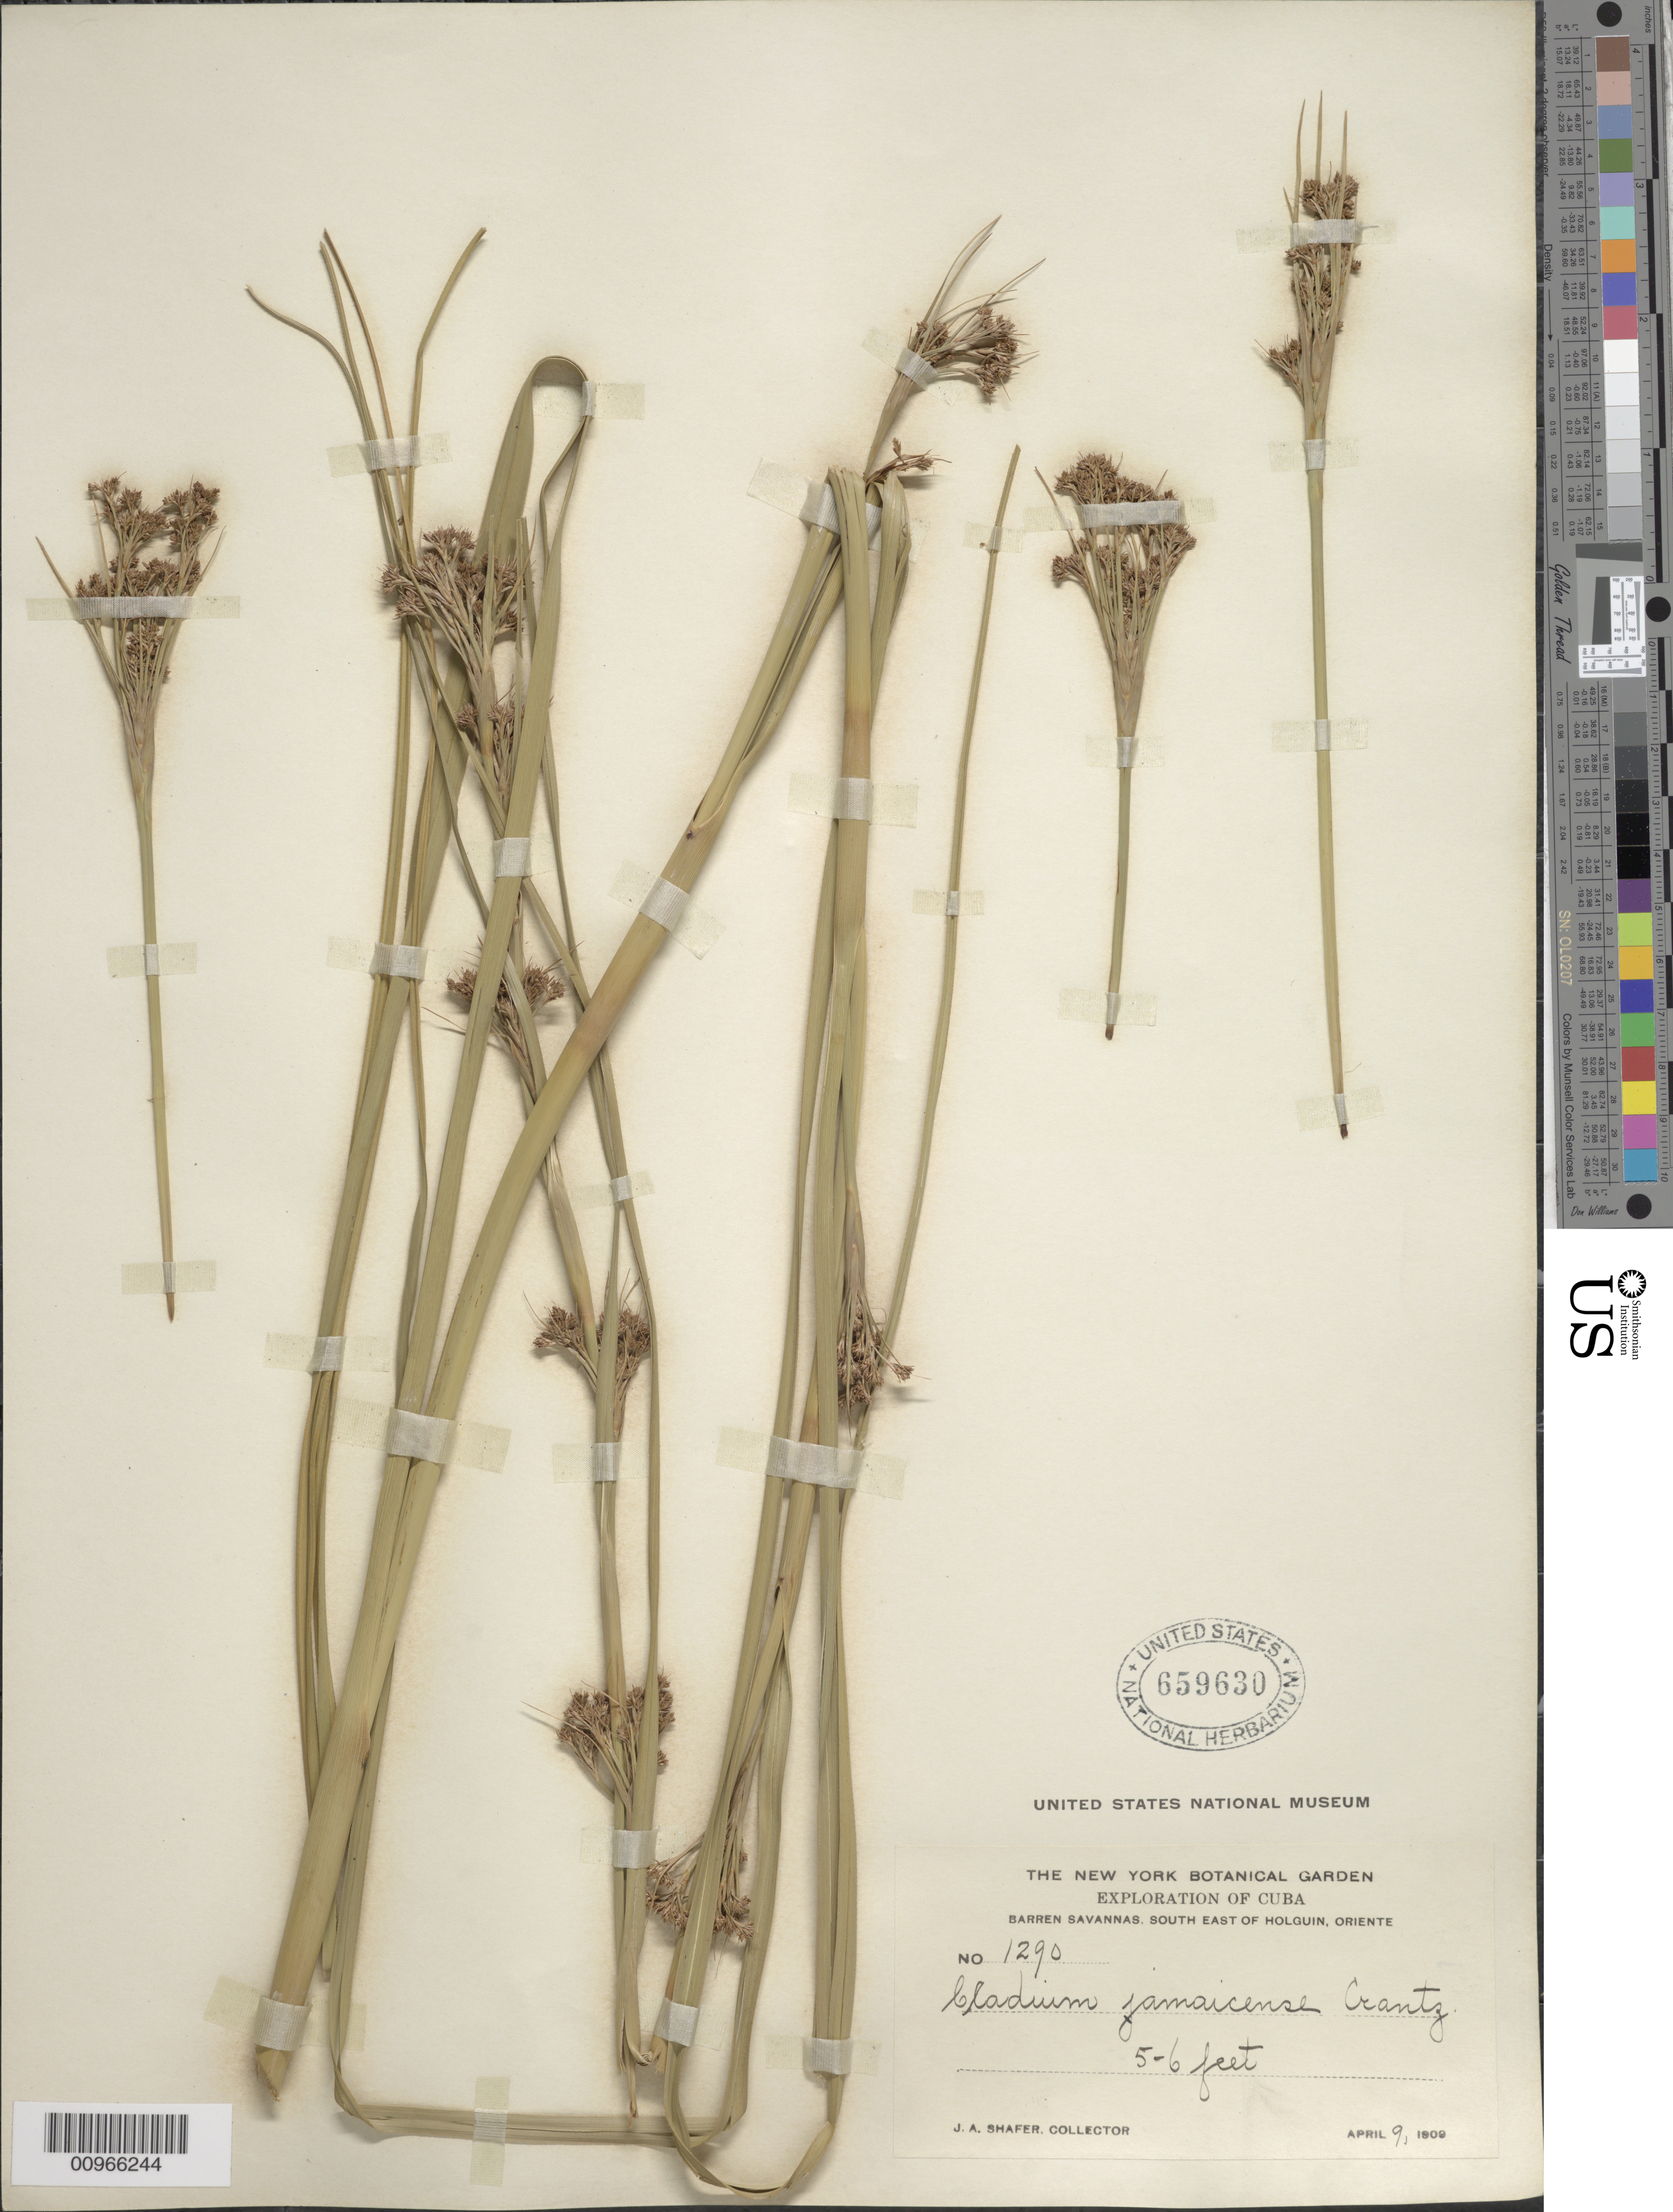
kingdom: Plantae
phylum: Tracheophyta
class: Liliopsida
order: Poales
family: Cyperaceae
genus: Cladium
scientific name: Cladium jamaicense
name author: Crantz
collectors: J. A. Shafer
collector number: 1290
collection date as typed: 09 Apr 1909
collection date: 1909-04-09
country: Cuba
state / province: Holguín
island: Cuba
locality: Savannas southeast of Holguin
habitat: Barren savannas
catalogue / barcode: US 659630